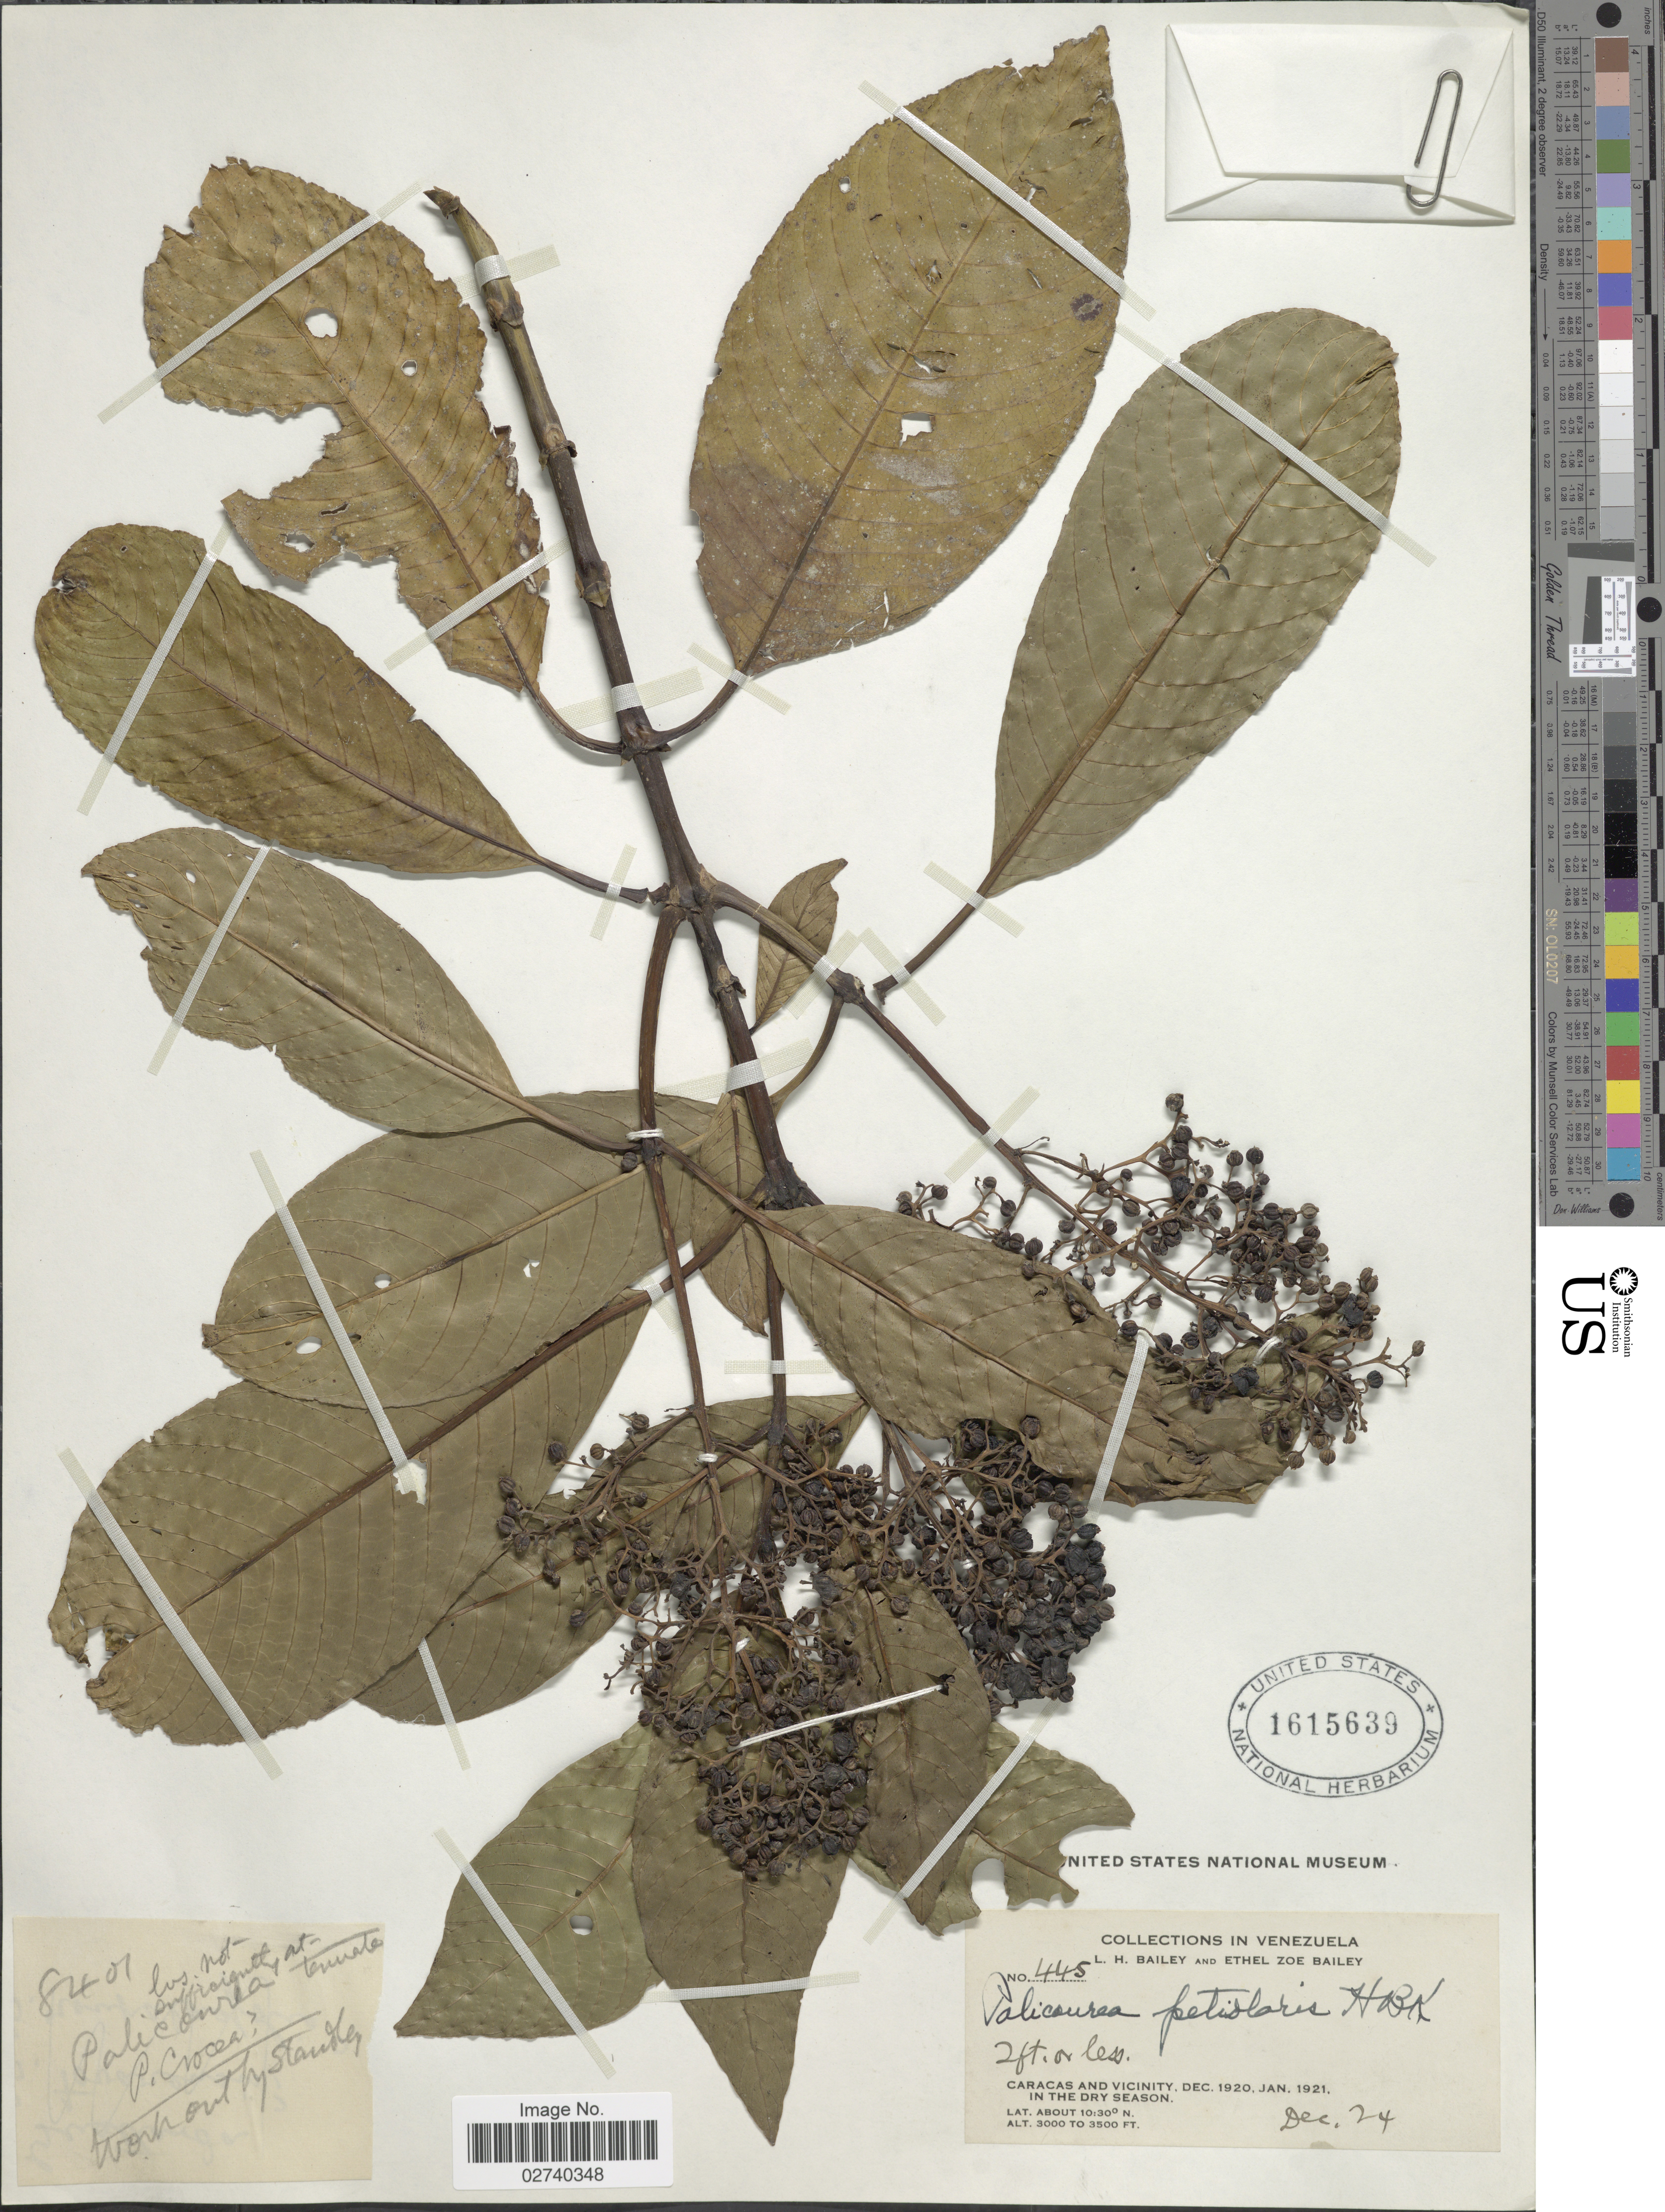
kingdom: Plantae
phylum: Tracheophyta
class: Magnoliopsida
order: Gentianales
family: Rubiaceae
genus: Palicourea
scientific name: Palicourea petiolaris Kunth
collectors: L. H. Bailey & E. Z. Bailey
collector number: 445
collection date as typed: Transcribed d/m/y: /12/24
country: Venezuela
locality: Caracas and vicinity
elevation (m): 914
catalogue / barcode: US 1615639